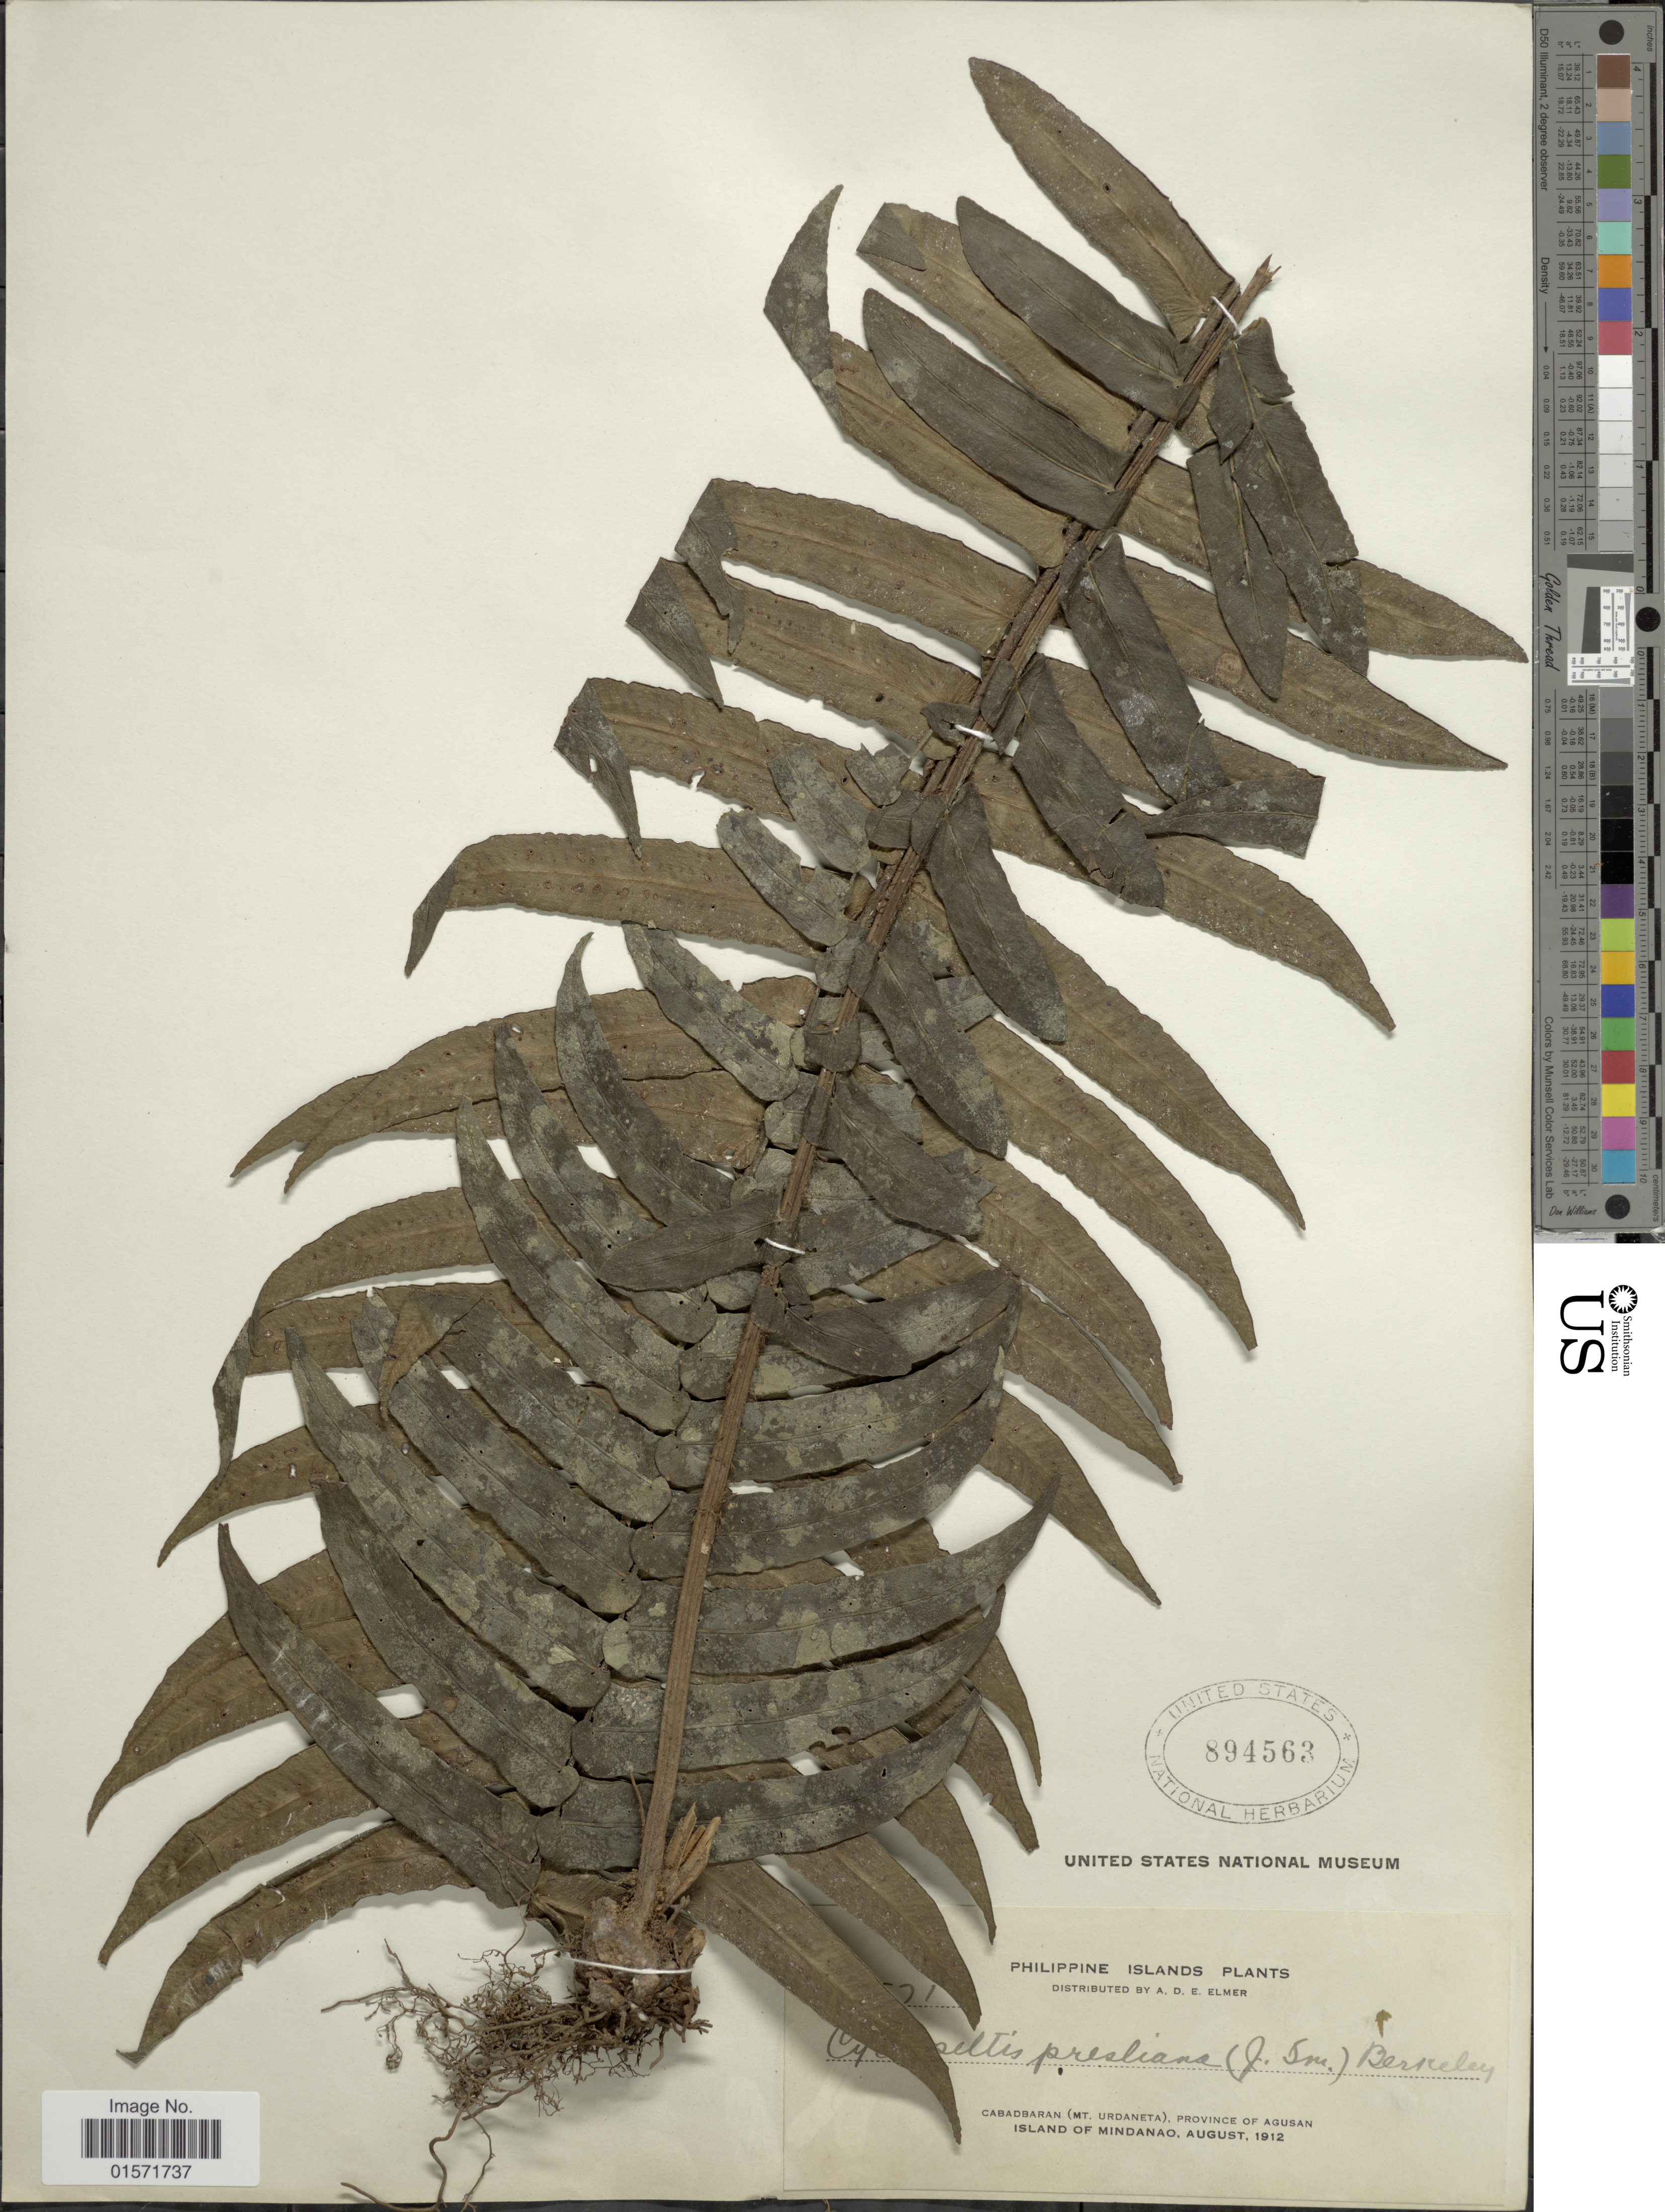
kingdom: Plantae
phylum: Tracheophyta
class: Polypodiopsida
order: Polypodiales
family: Lomariopsidaceae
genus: Cyclopeltis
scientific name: Cyclopeltis presliana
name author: (Mett.) Berkeley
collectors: A. D. E. Elmer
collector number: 21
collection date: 1912-08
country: Philippines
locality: Cabadbaran (Mt. Urdaneta), Province of Agusan. Island of Mndanao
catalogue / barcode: US 894563